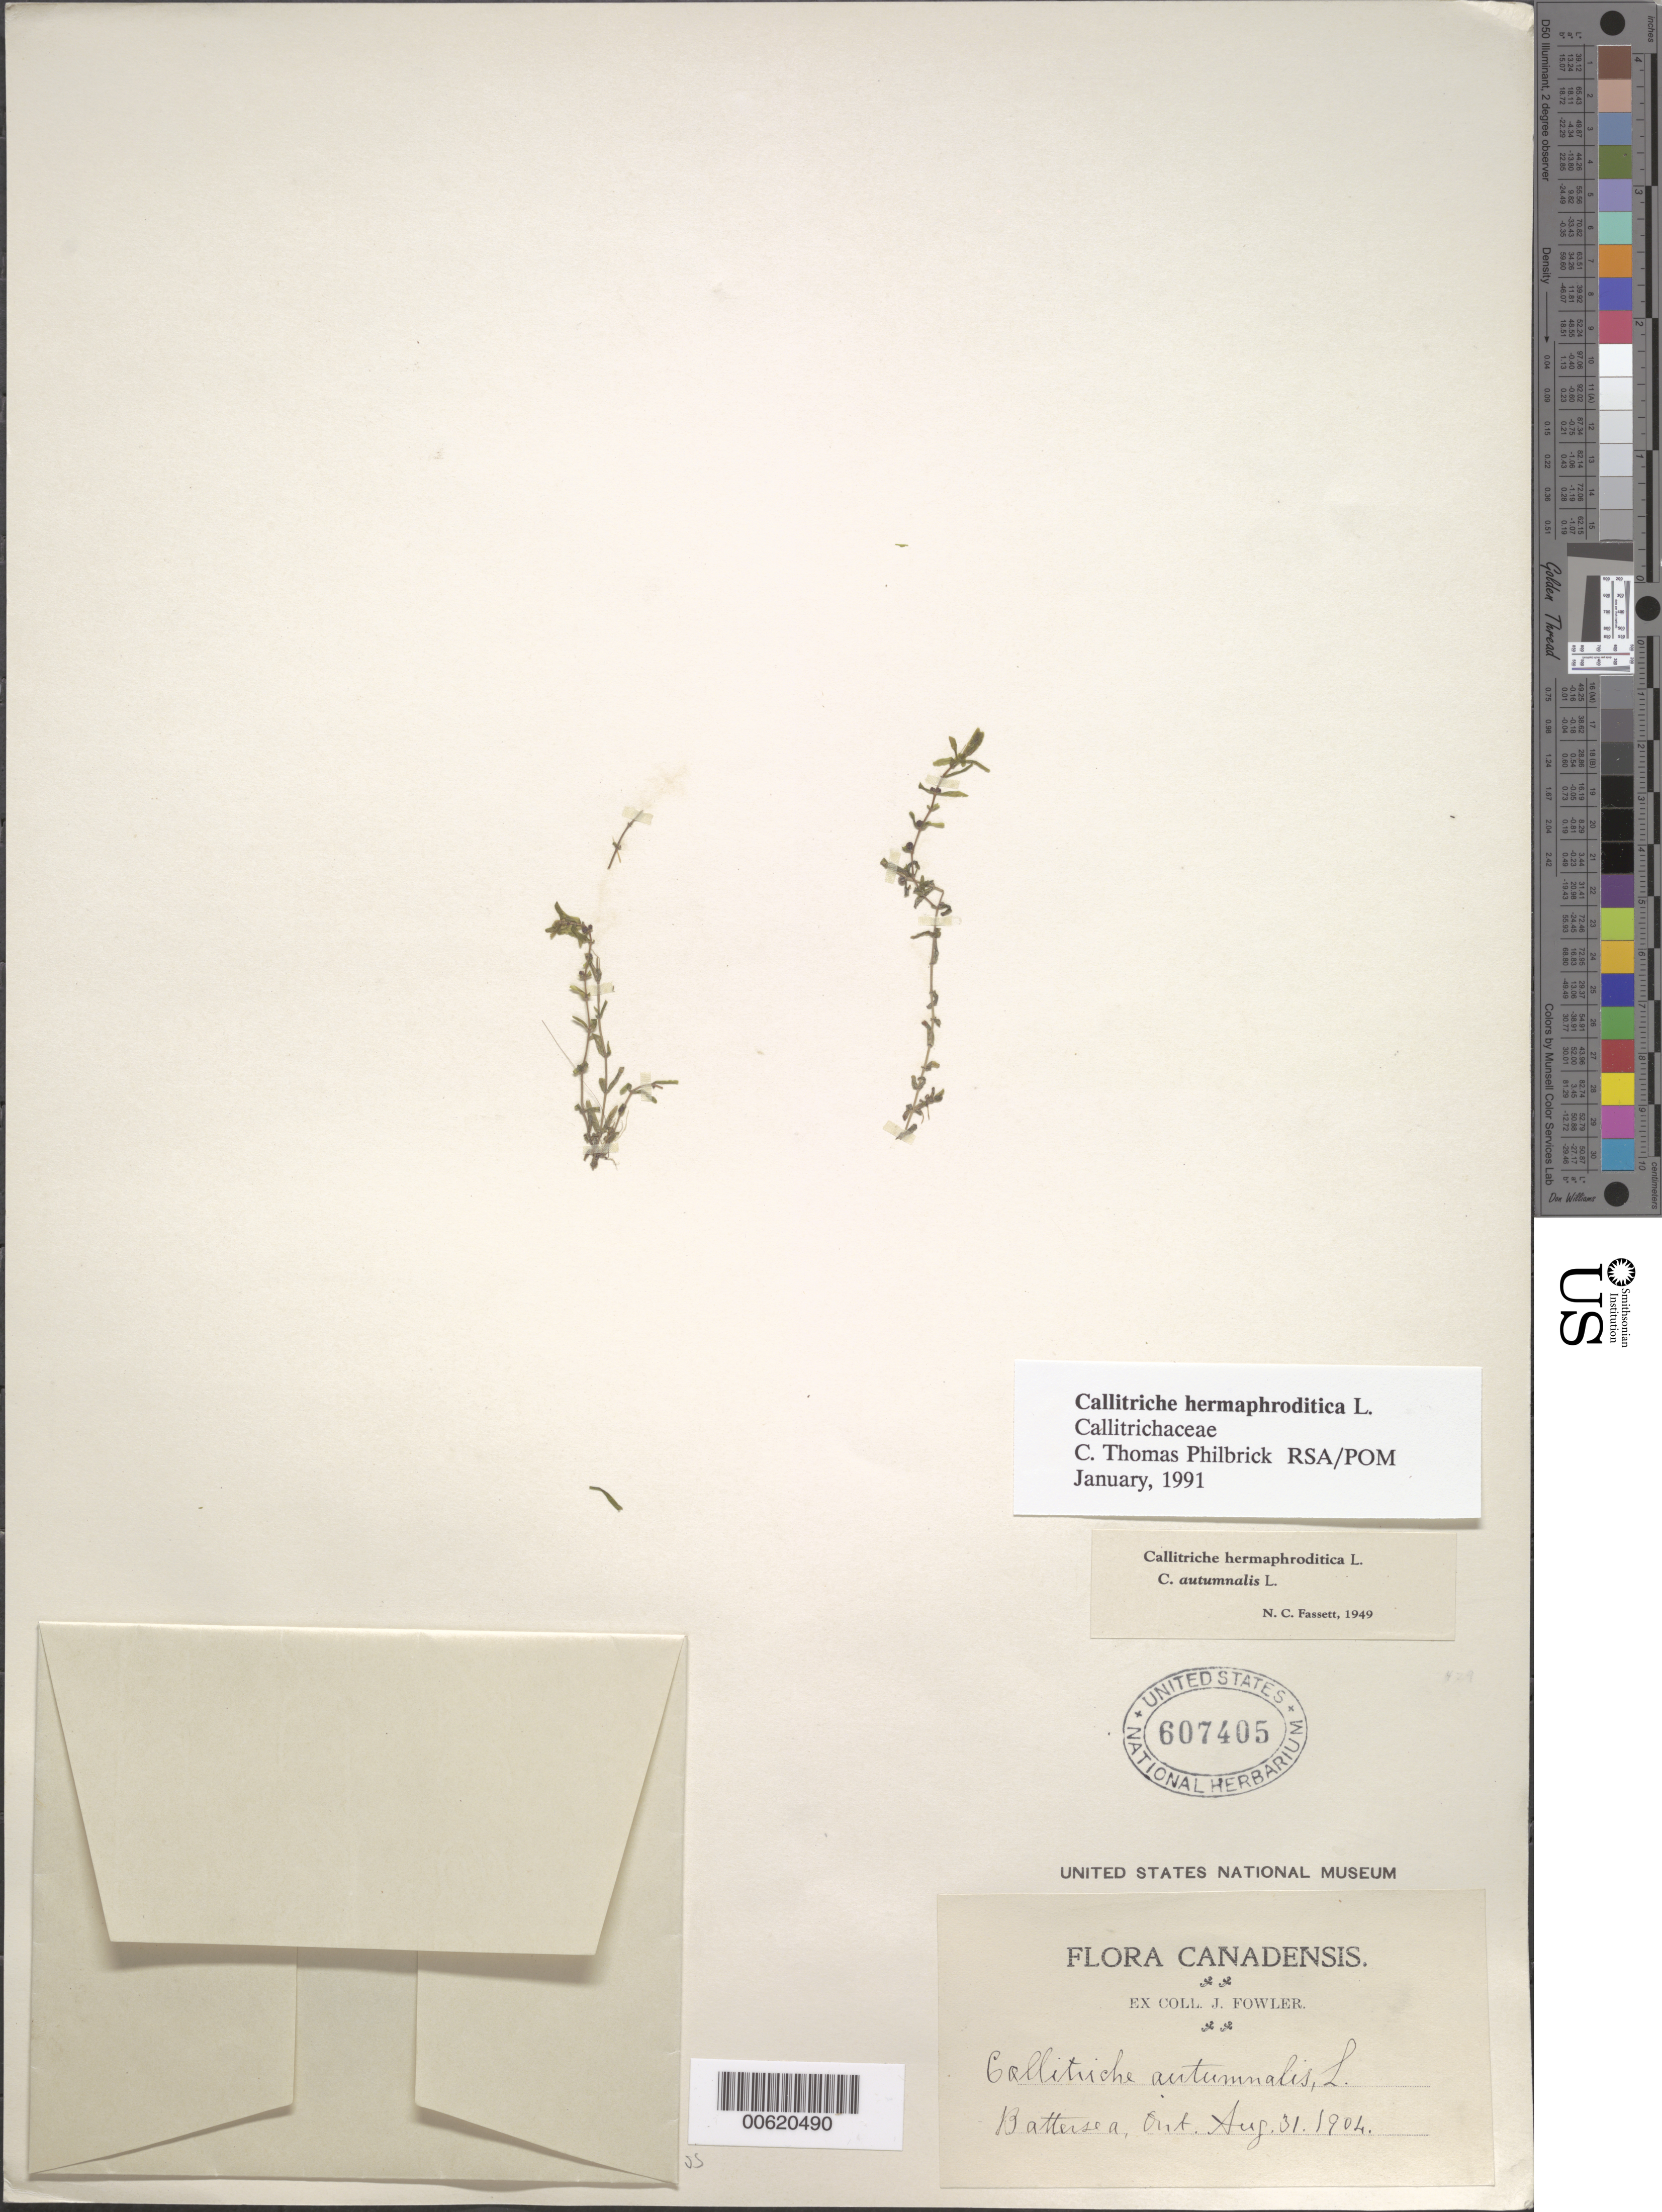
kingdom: Plantae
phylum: Tracheophyta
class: Magnoliopsida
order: Lamiales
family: Plantaginaceae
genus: Callitriche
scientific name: Callitriche hermaphroditica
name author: L.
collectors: J. P. Fowler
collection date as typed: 31 Aug 1904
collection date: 1904-08-31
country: Canada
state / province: Ontario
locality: Battersea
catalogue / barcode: US 607405